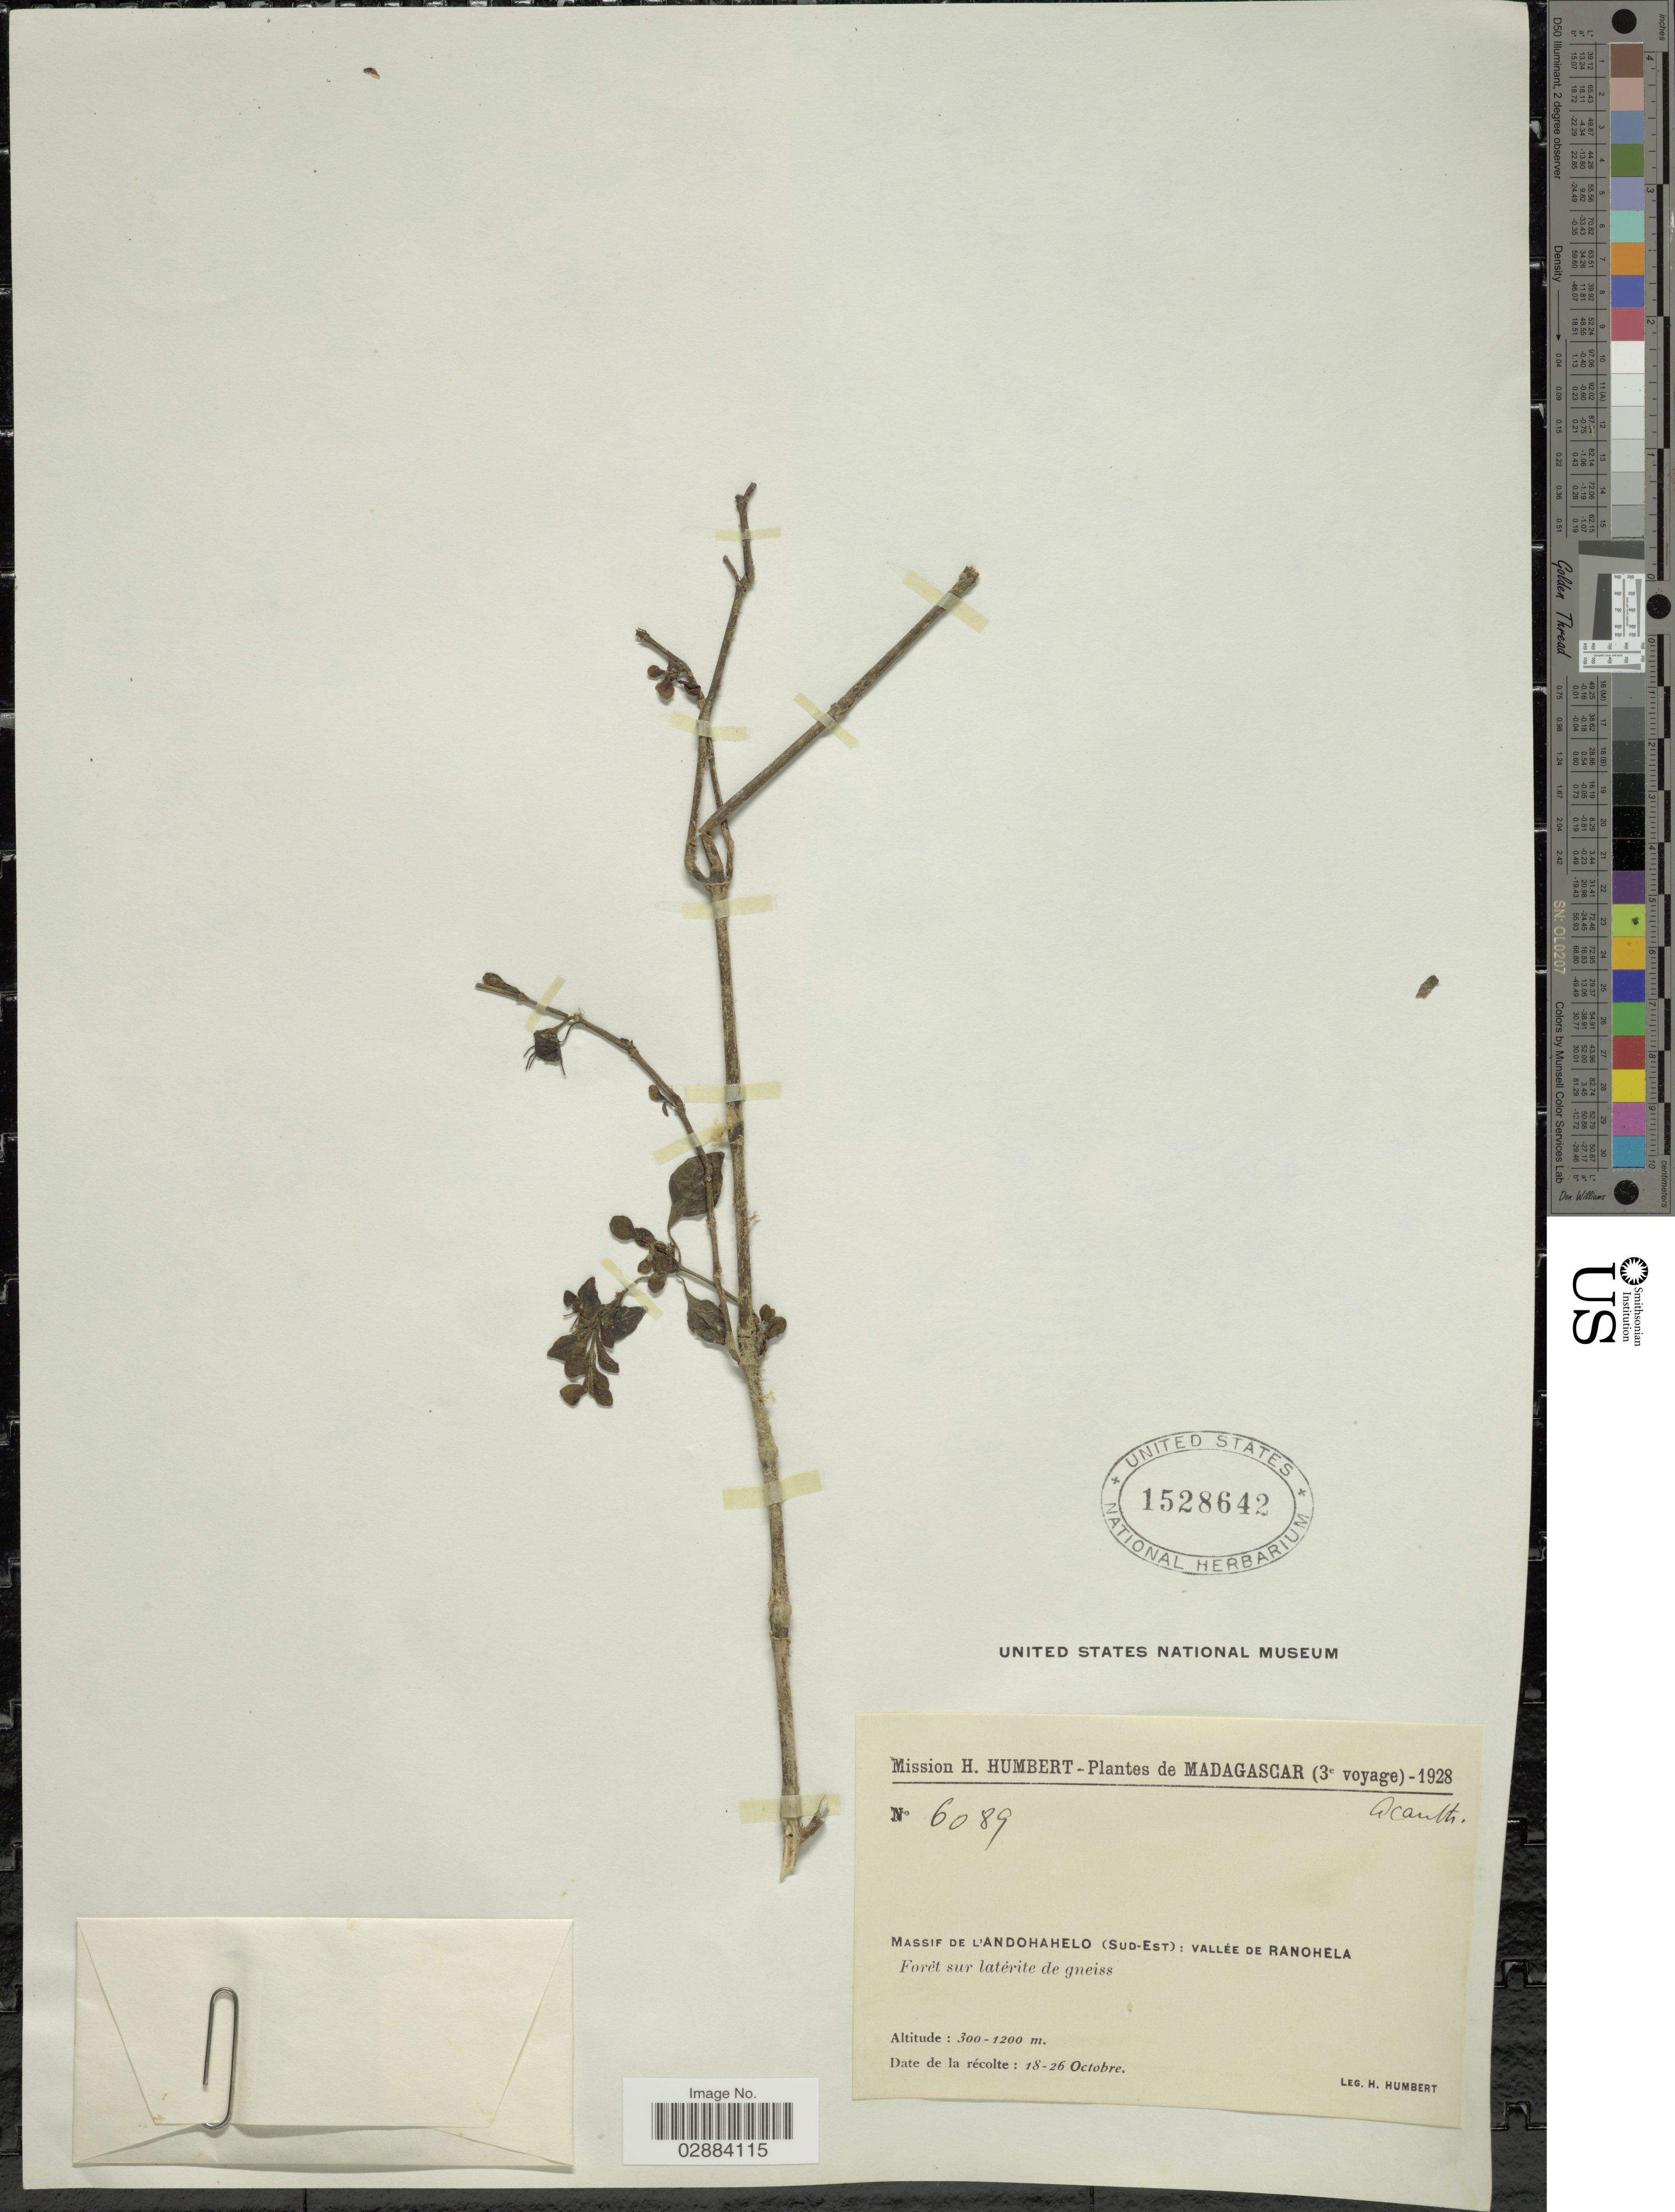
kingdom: Plantae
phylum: Tracheophyta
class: Magnoliopsida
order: Lamiales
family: Acanthaceae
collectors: H. Humbert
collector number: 6089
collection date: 1928-10-18/1928-10-26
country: Madagascar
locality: Massif de L'Andohahelo (Sud-Est): Vallée de Ranohela. Forét sur latérite de gneiss.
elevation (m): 300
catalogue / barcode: US 1528642